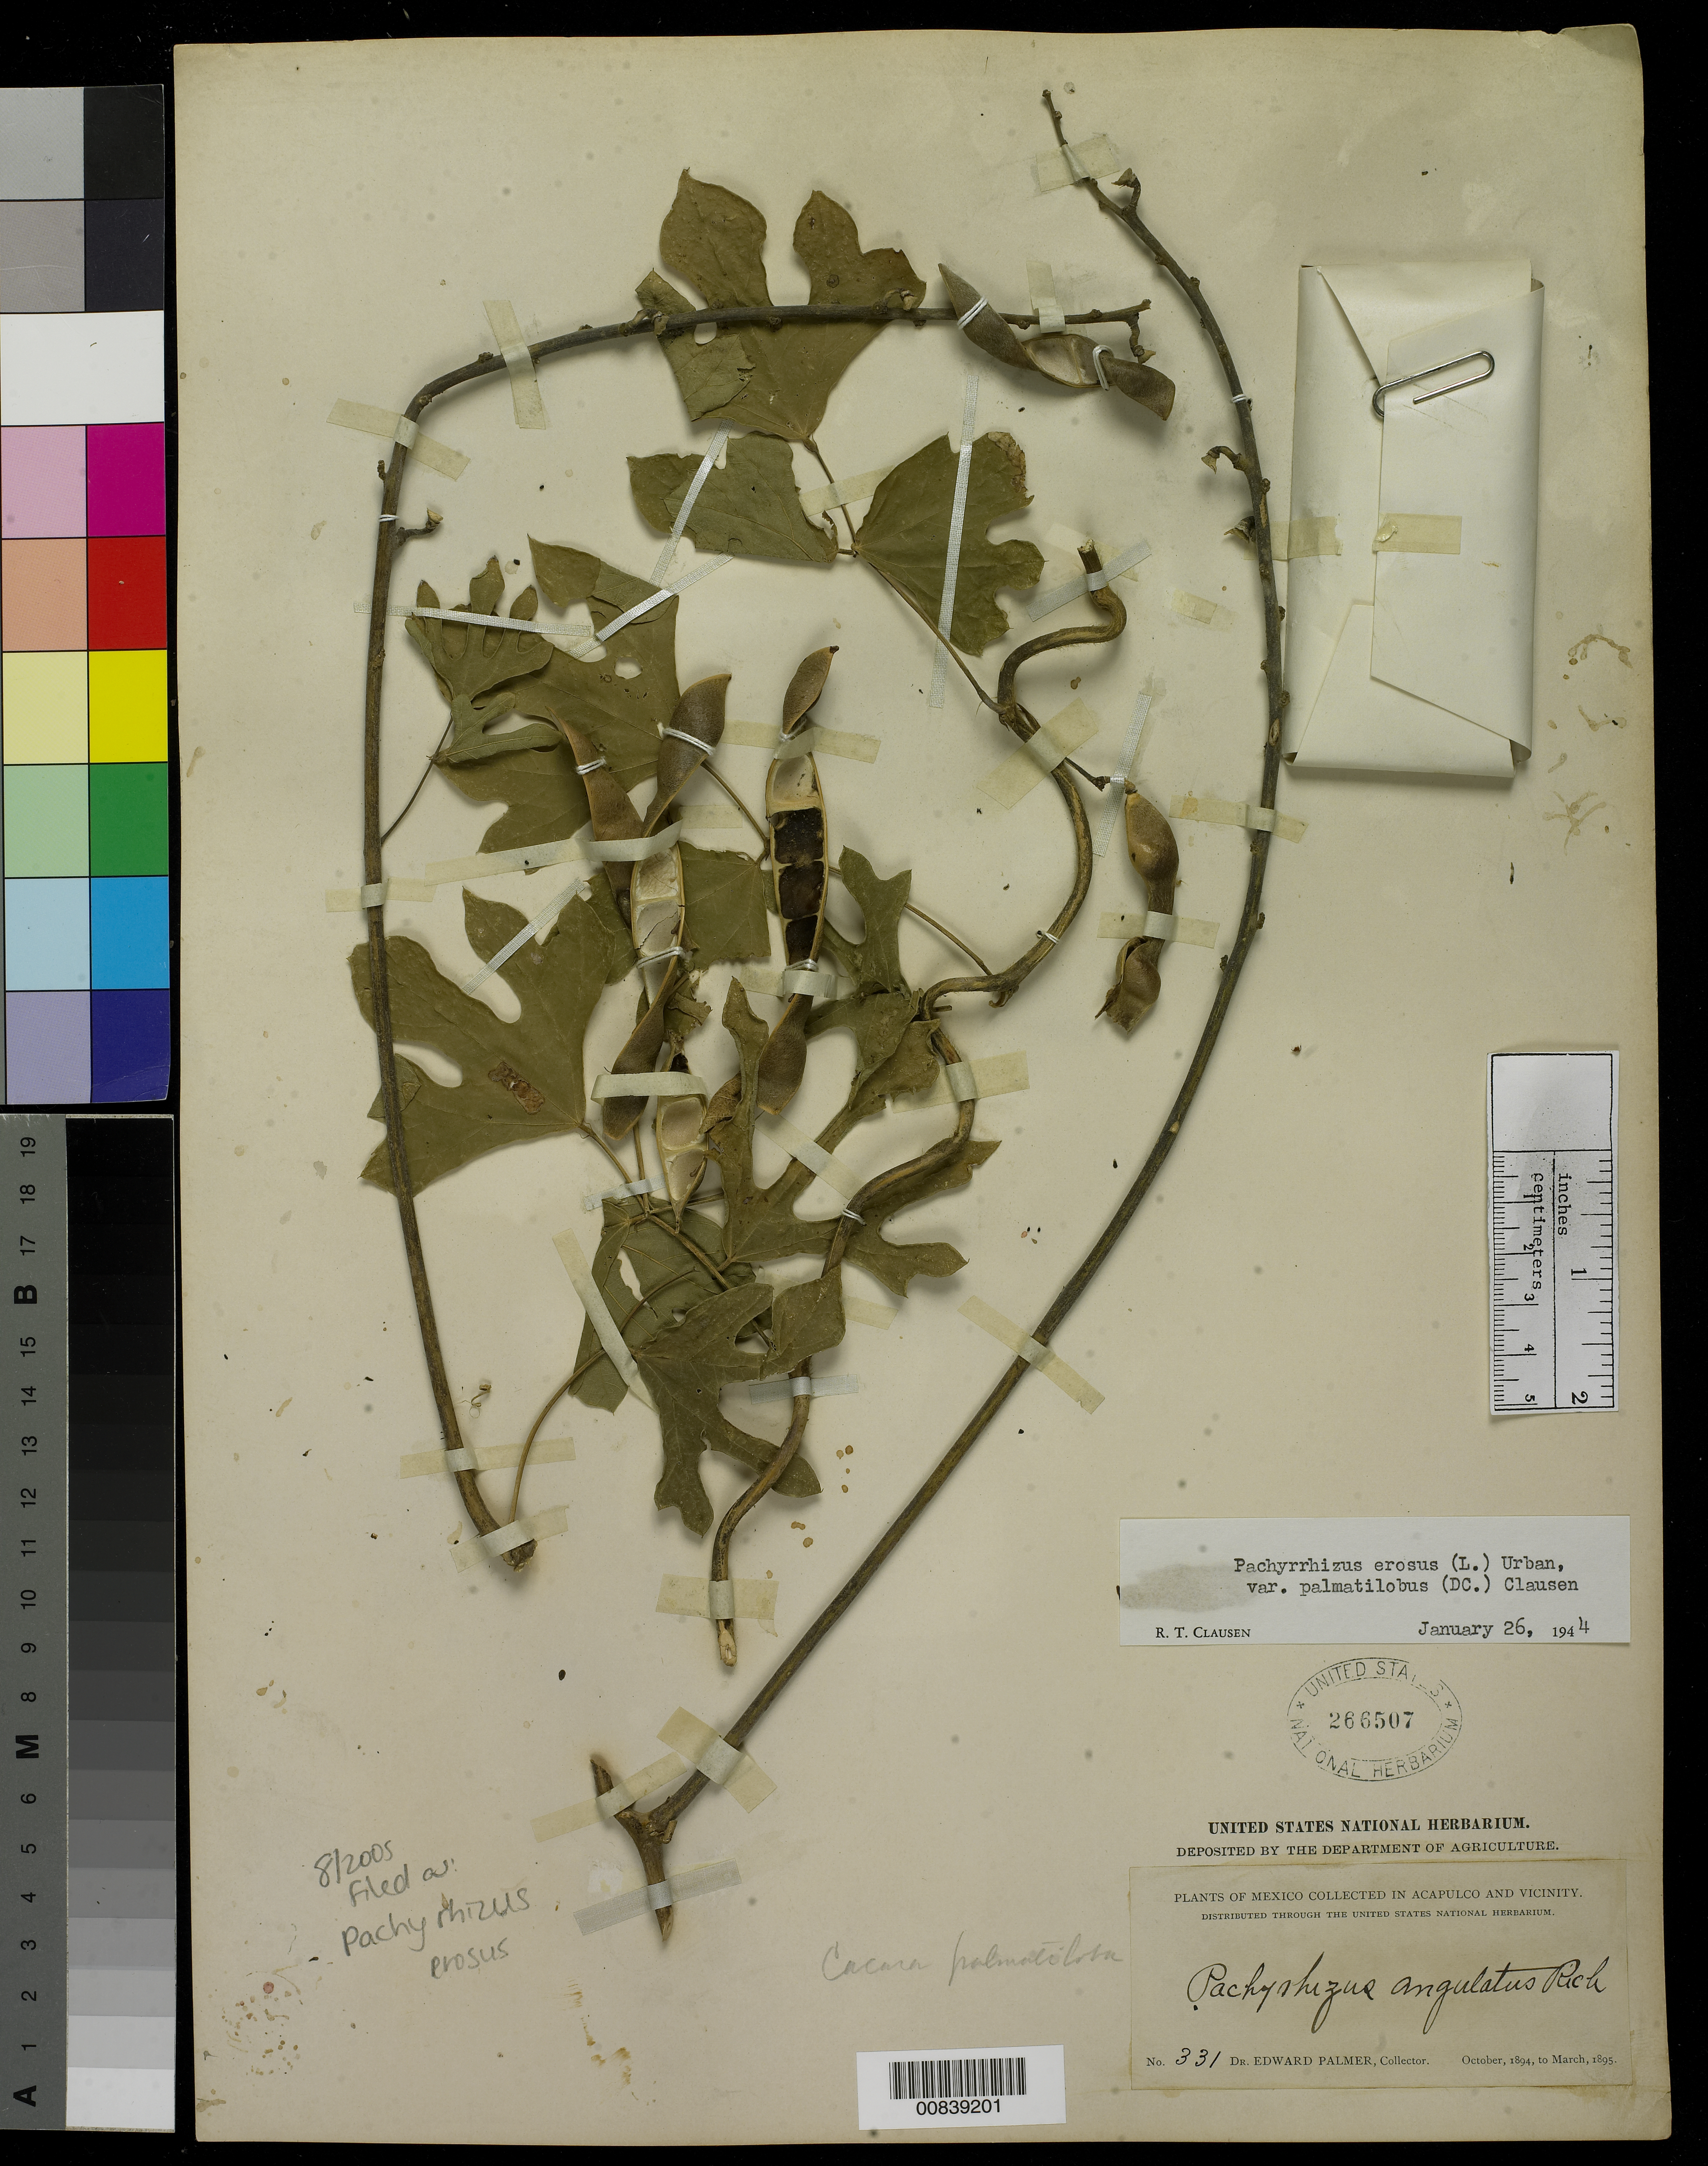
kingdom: Plantae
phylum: Tracheophyta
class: Magnoliopsida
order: Fabales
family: Fabaceae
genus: Pachyrhizus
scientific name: Pachyrhizus erosus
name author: (L.) Urb.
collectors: E. Palmer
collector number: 331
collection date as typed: Oct 1894 to -- Mar 1895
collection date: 1894-10/1895-03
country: Mexico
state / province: Guerrero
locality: Acapulco, Guerrero and vicinity.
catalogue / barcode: US 266507